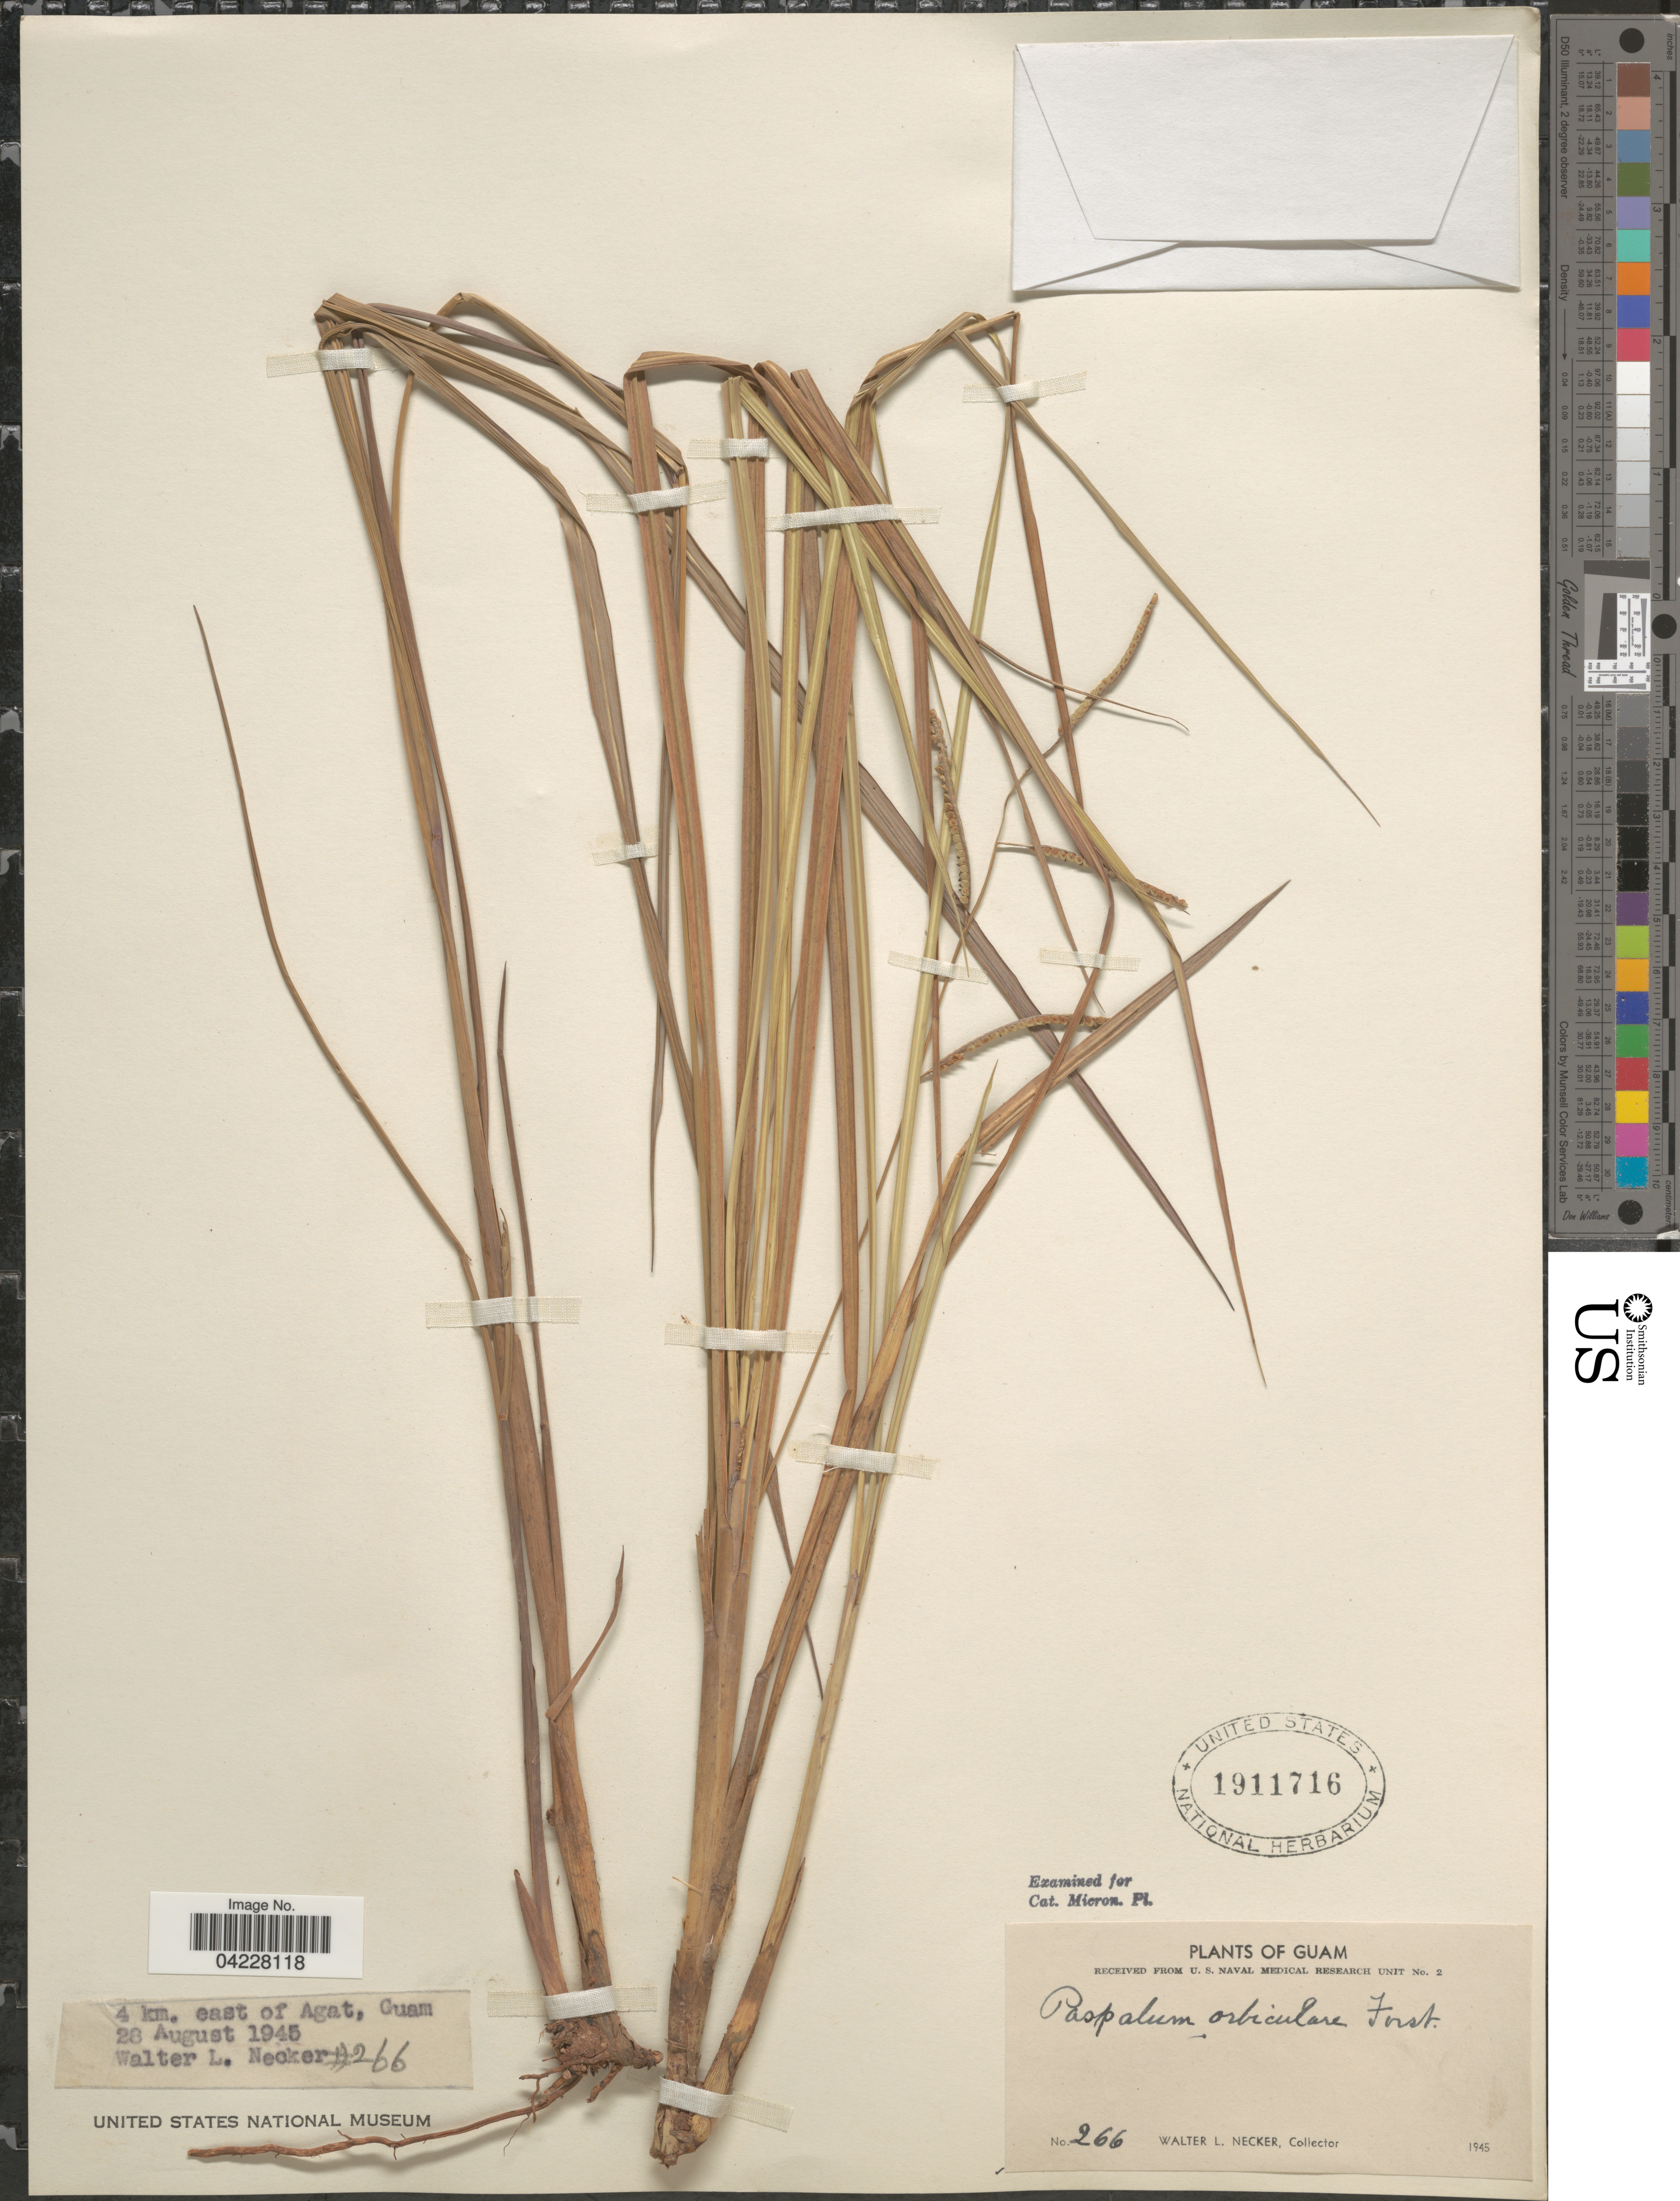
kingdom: Plantae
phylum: Tracheophyta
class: Liliopsida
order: Poales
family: Poaceae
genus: Paspalum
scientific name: Paspalum orbiculare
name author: G. Forst.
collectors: W. L. Necker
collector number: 266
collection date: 1945-08-28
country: Guam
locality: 4 km. east of Agat.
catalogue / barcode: US 1911716